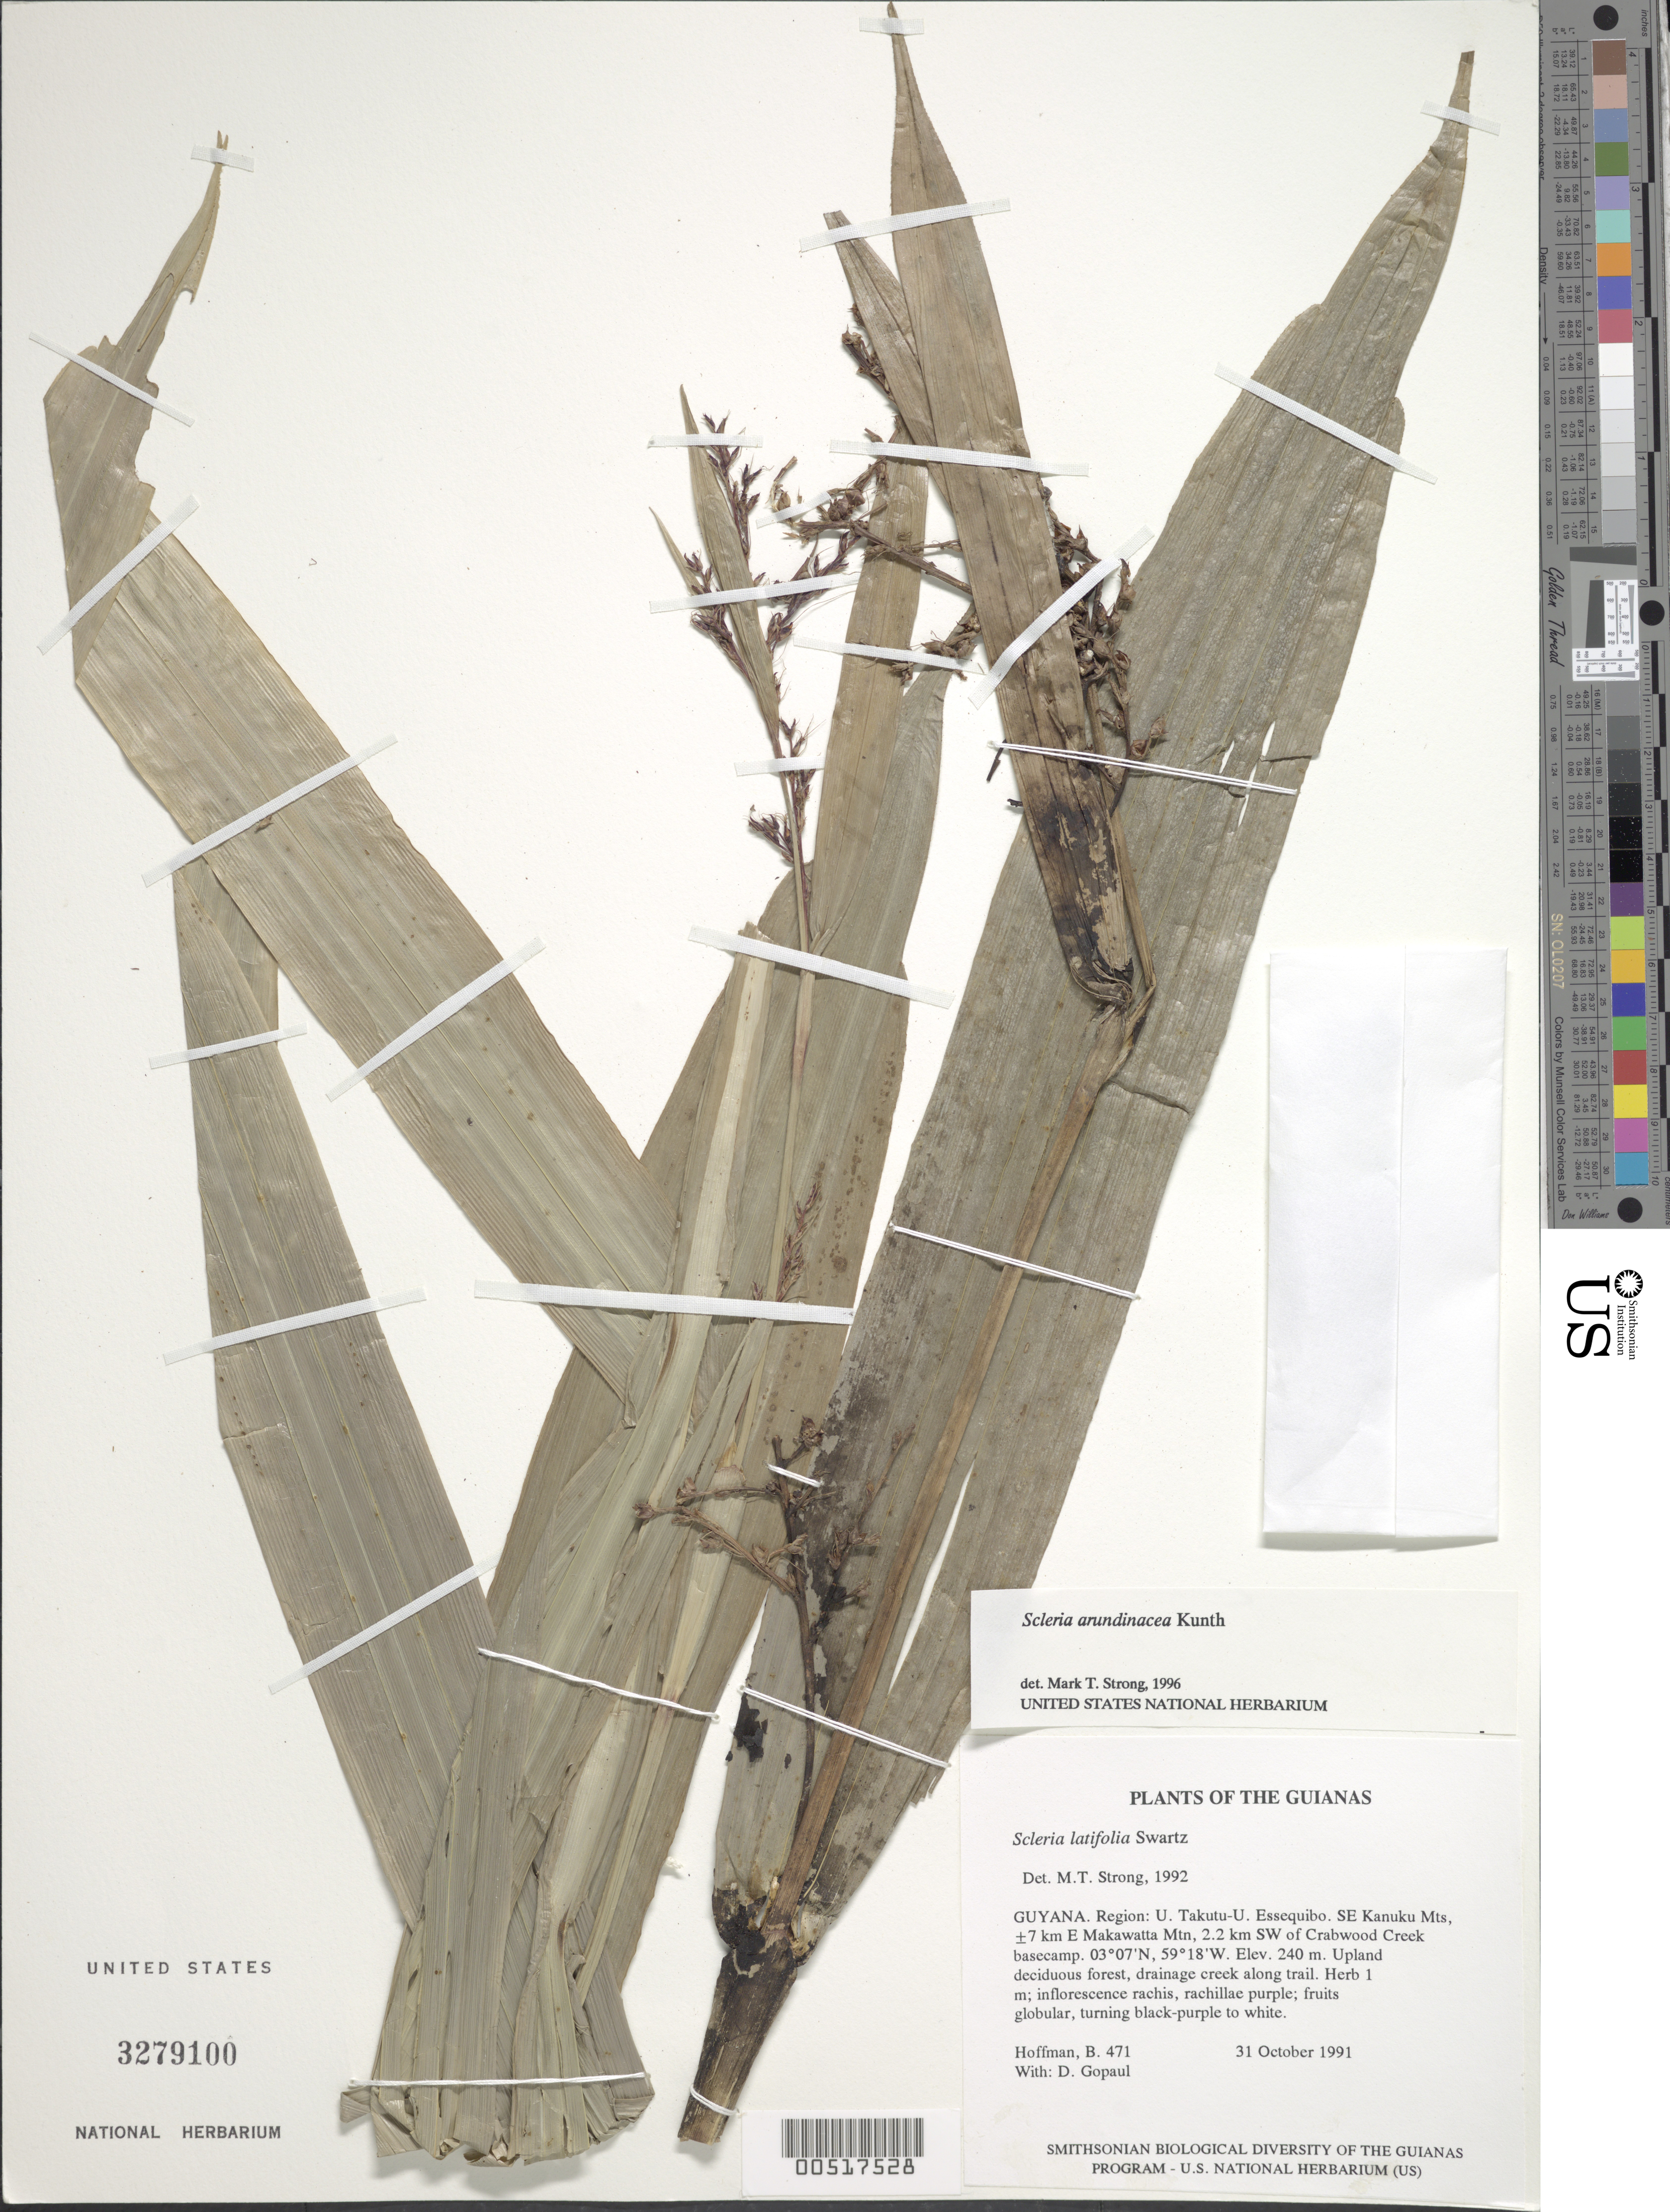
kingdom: Plantae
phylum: Tracheophyta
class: Liliopsida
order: Poales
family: Cyperaceae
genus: Scleria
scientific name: Scleria latifolia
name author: Sw.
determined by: Strong, Mark T., (BOT), Smithsonian Institution - National Museum of Natural History (UNITED STATES)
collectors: B. Hoffman & D. Gopaul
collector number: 471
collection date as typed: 31 October 1991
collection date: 1991-10-31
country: Guyana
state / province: U. Takutu-U. Essequibo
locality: SE Kanuku Mts, ±7 km E of Makawatta Mountain, 2.2 km SW of Crabwood Creek basecamp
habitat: Upland deciduous forest, drainage creek along trail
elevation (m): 240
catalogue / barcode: US 3279100